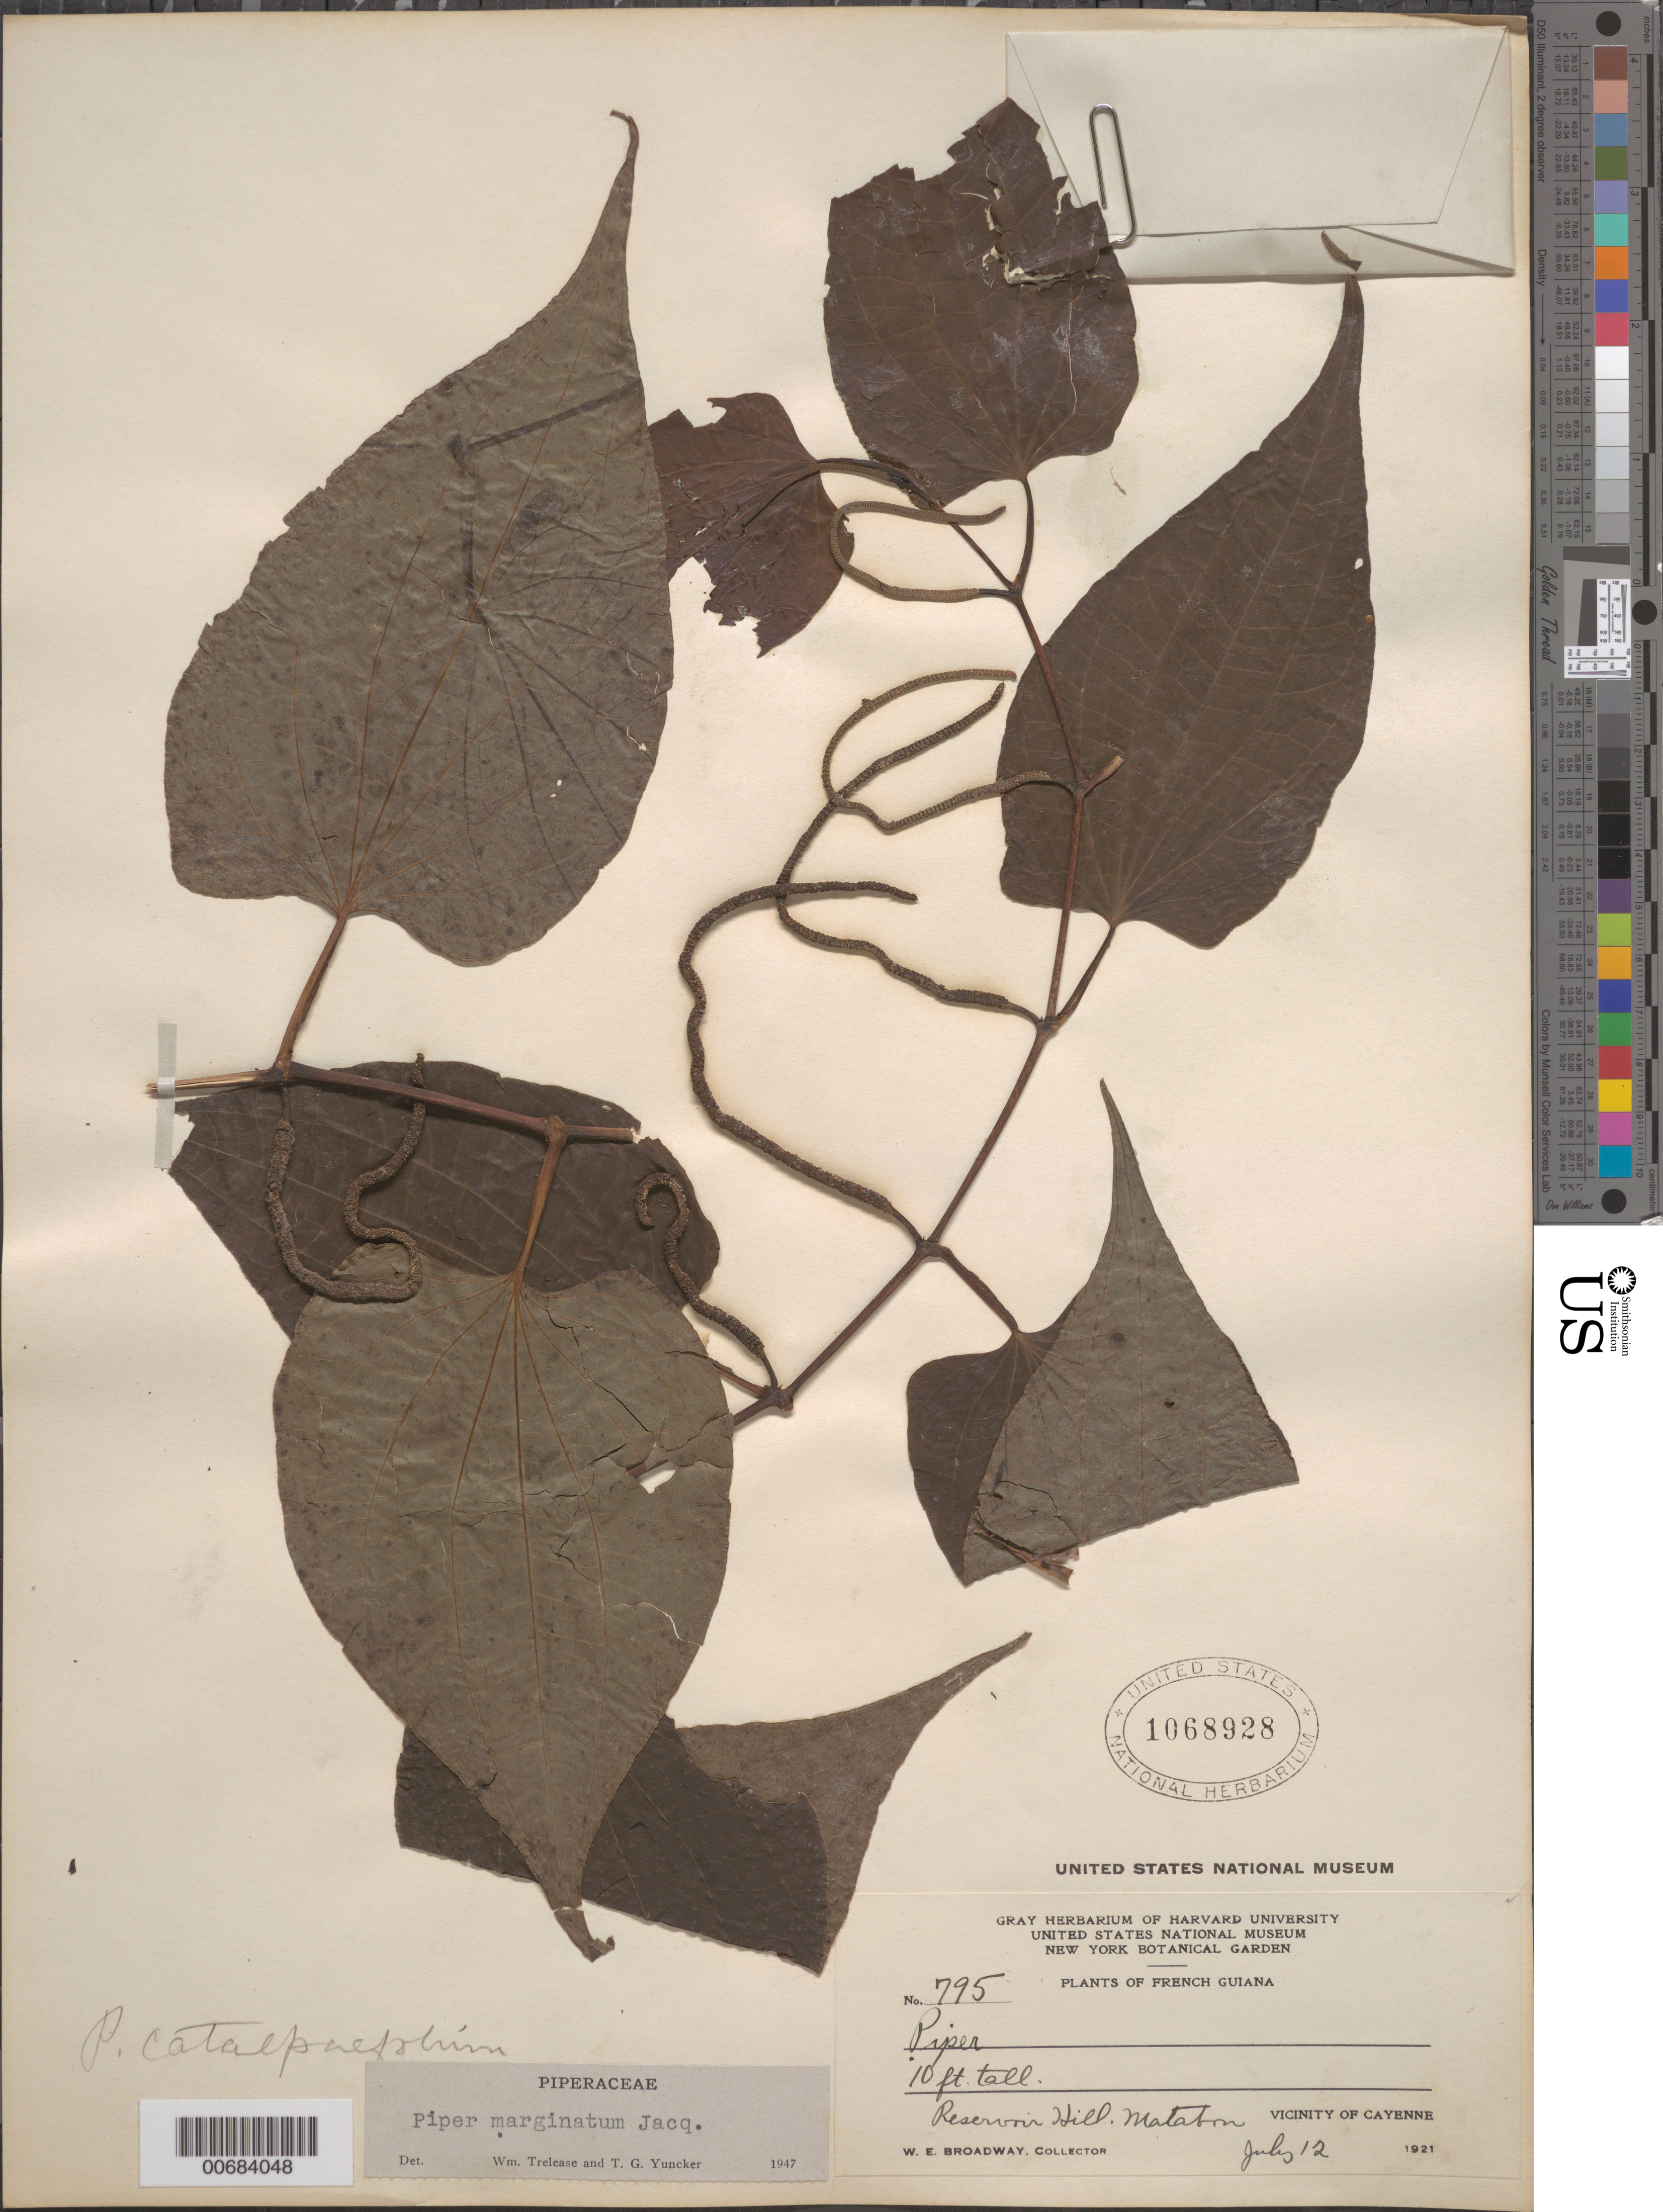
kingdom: Plantae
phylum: Tracheophyta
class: Magnoliopsida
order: Piperales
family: Piperaceae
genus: Piper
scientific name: Piper marginatum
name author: Jacq.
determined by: Trelease, W.; Yuncker, T. G.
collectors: W. E. Broadway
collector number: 795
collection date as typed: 12-Jul-21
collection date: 1921-07-12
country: French Guiana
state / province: Cayenne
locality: Cayenne, vic., Reservoir Hill, Matabon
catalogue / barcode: US 1068928